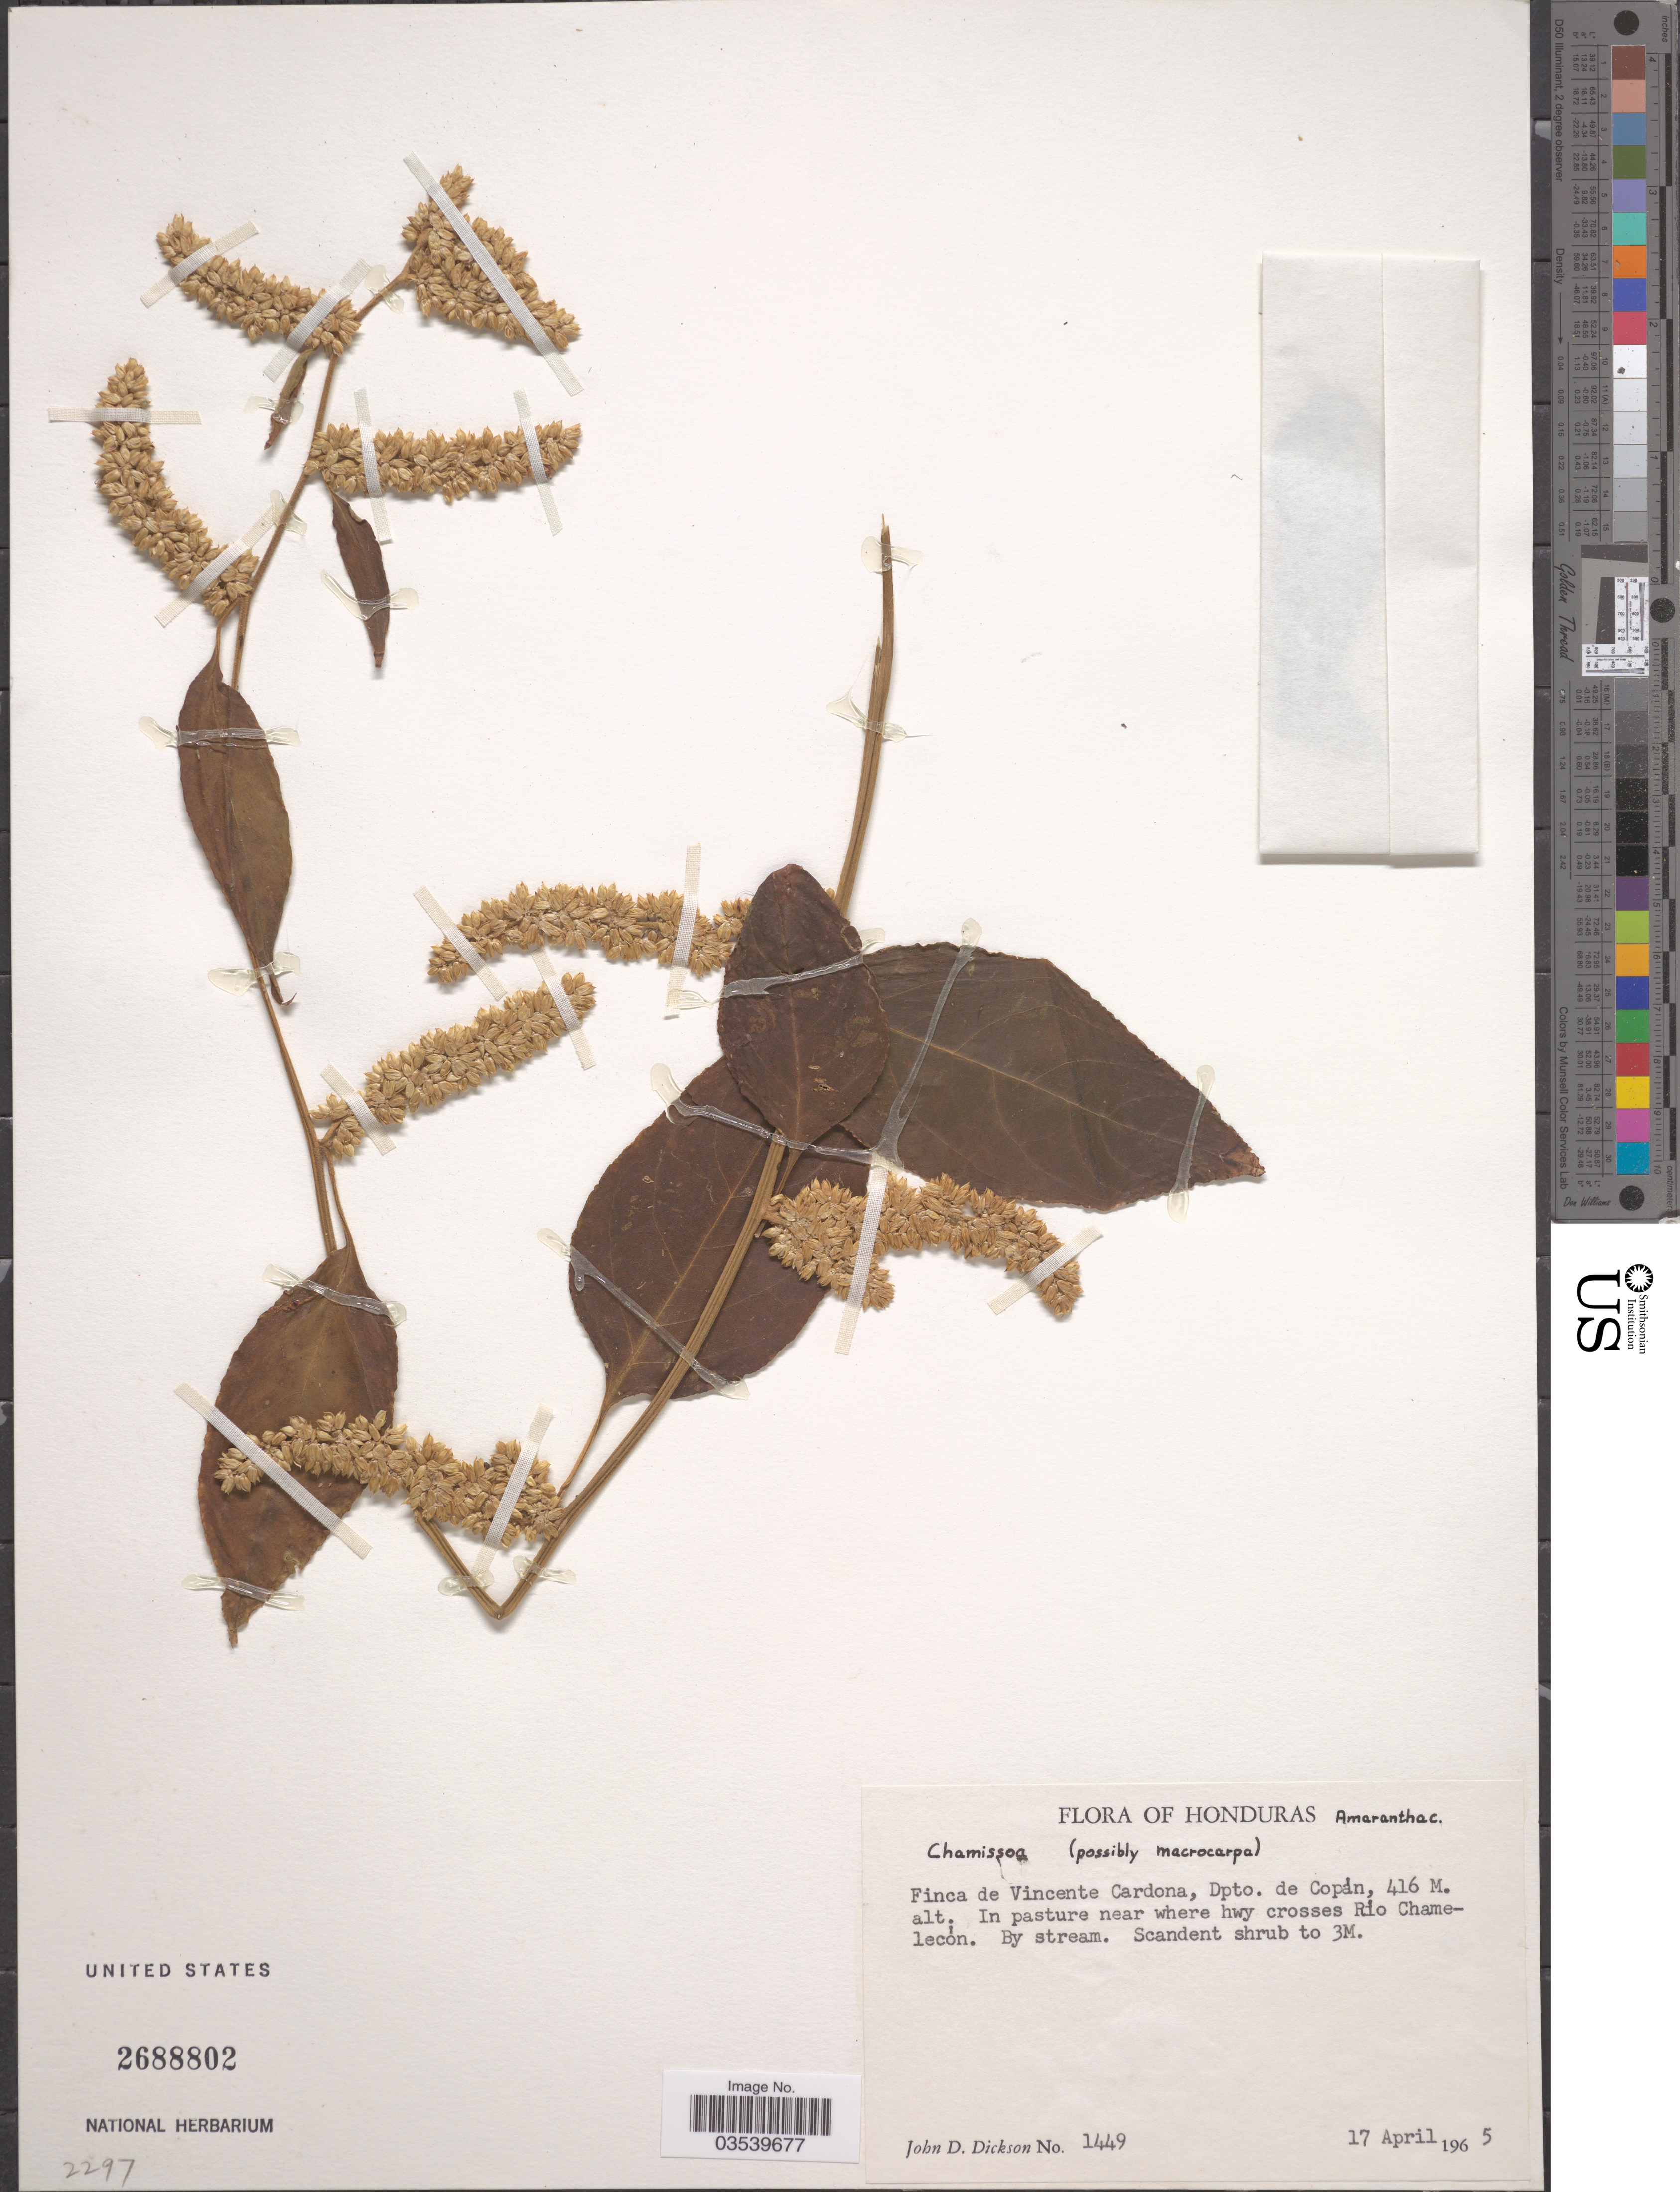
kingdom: Plantae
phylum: Tracheophyta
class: Magnoliopsida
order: Caryophyllales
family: Amaranthaceae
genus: Chamissoa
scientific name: Chamissoa sp.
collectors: J. Dickson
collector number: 1449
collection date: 1965-04-17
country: Honduras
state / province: Copán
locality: Finca de Vincente Cardona, Dpto. de Copán. In pasture near where hwy crosses Río Chamelecón. By stream.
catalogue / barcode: US 2688802